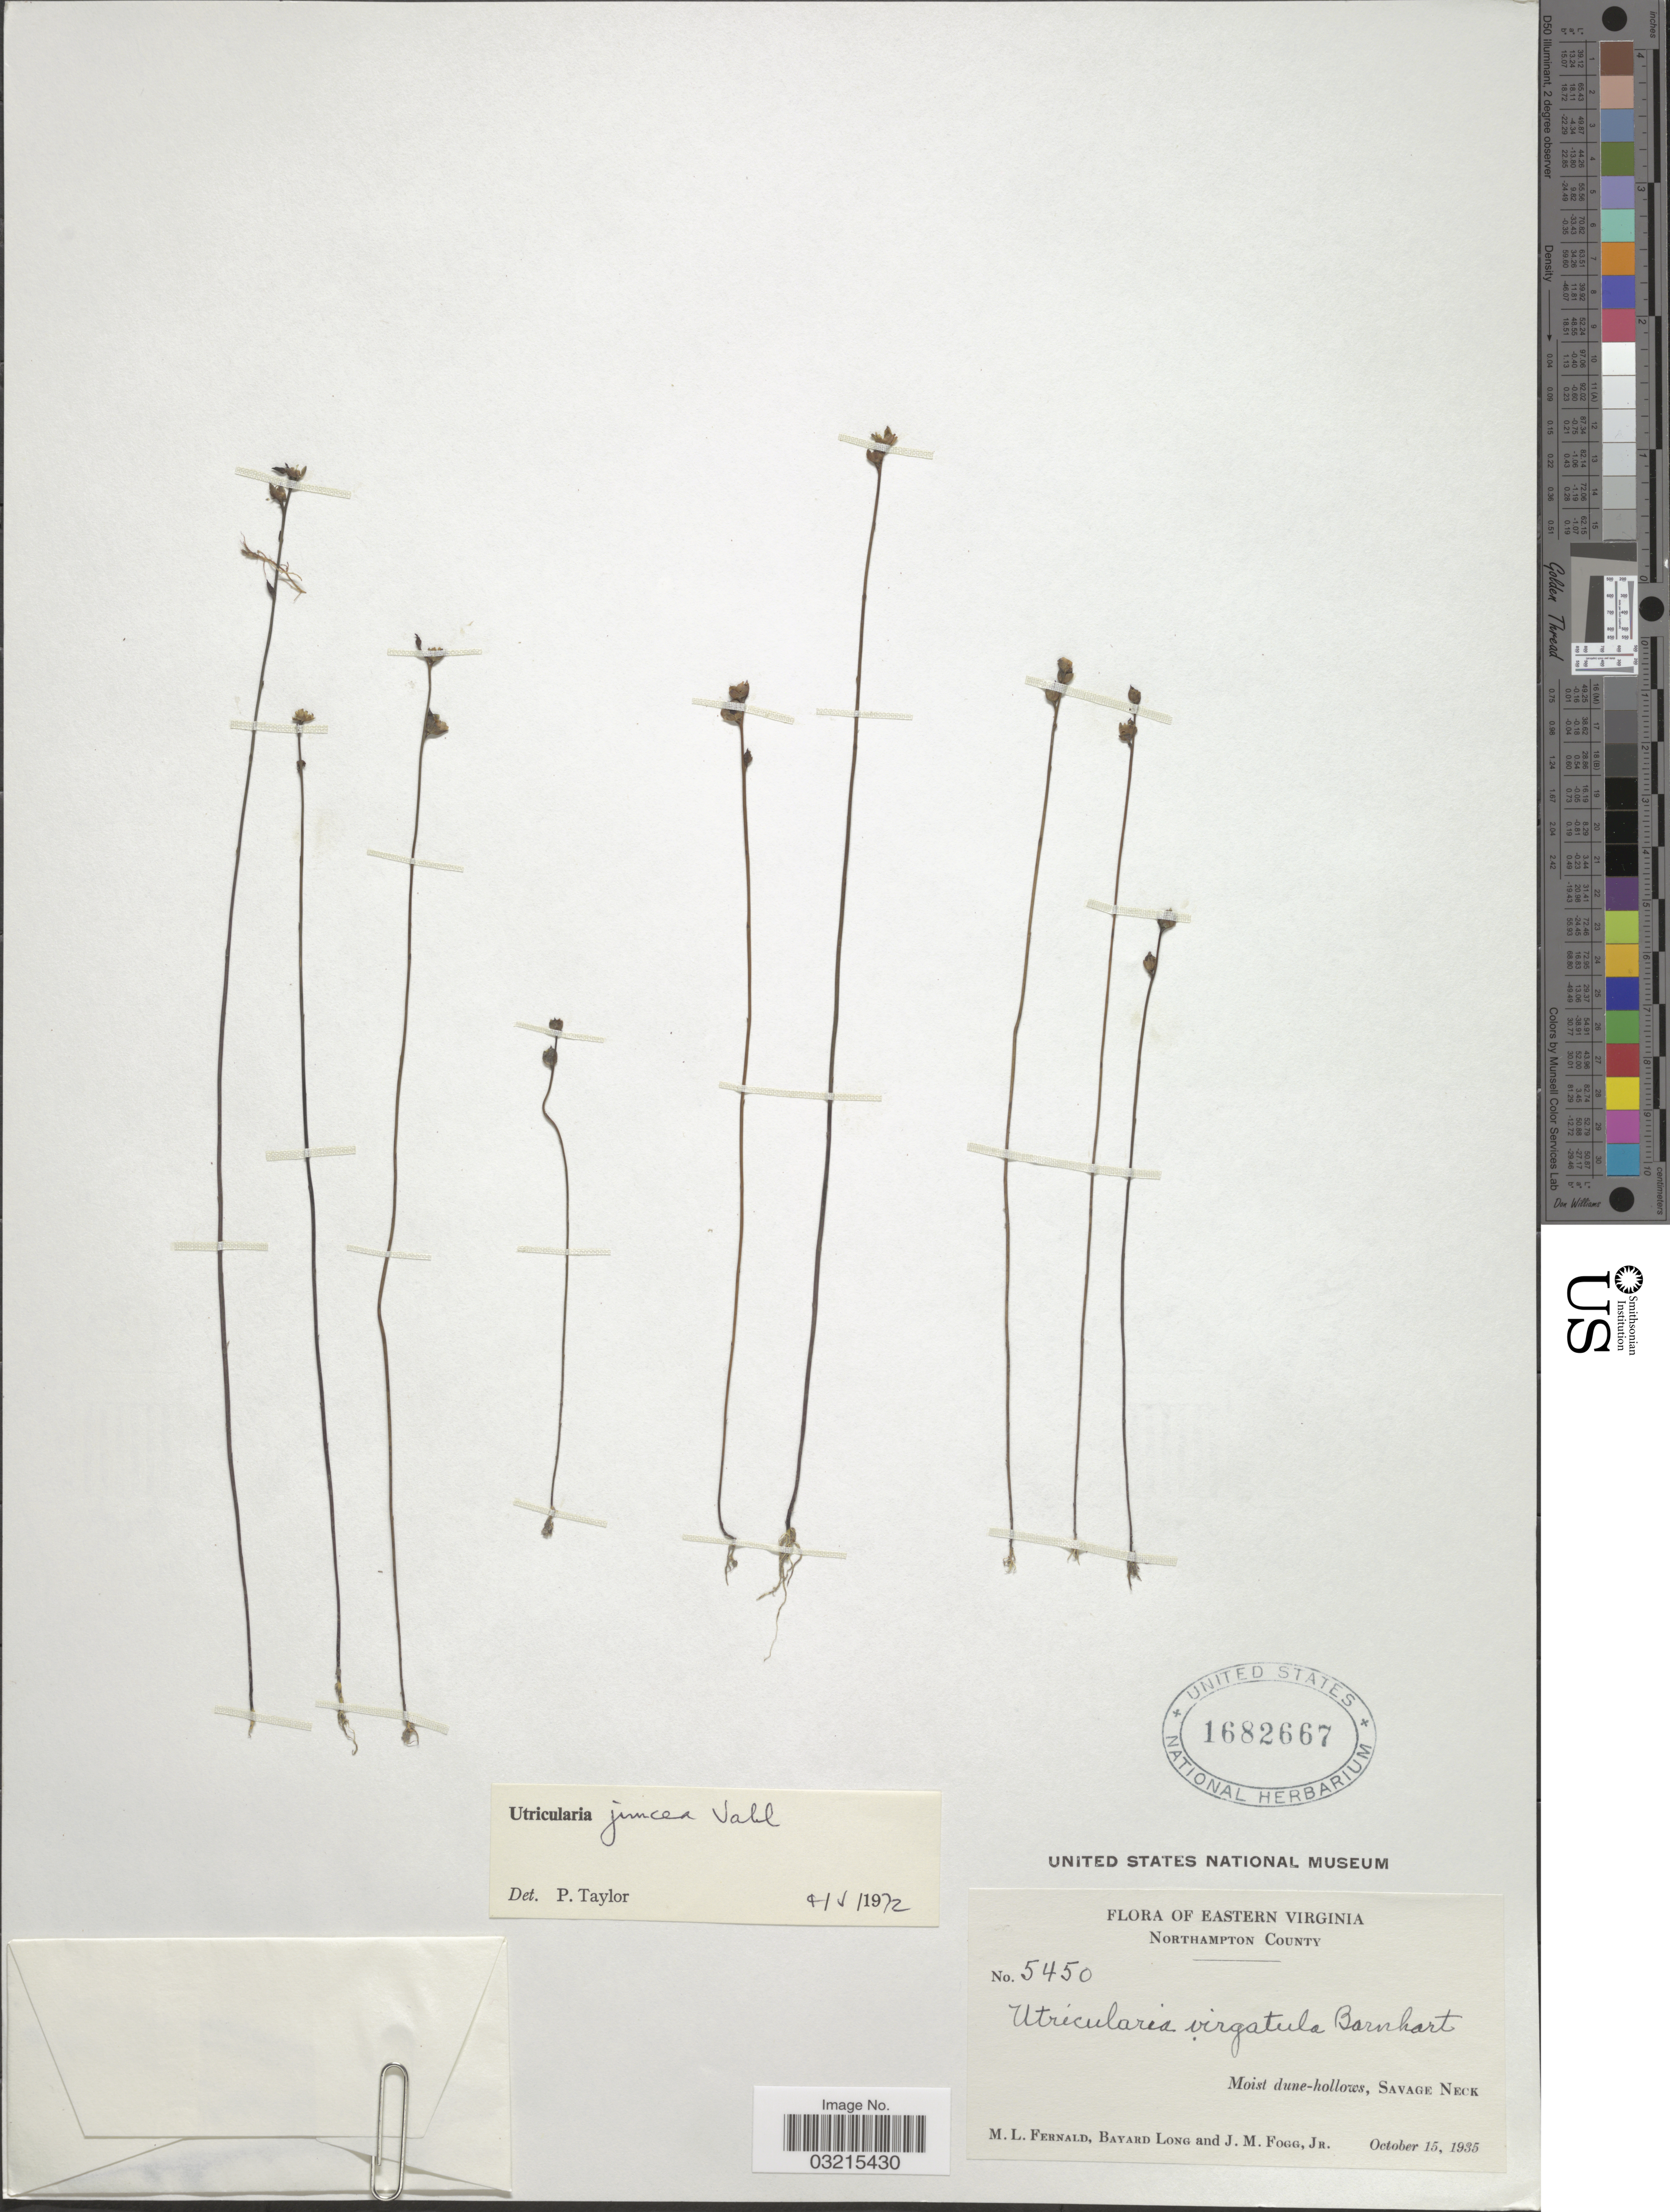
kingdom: Plantae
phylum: Tracheophyta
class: Magnoliopsida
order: Lamiales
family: Lentibulariaceae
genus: Utricularia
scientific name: Utricularia juncea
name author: Vahl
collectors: M. L. Fernald, B. Long & J. Fogg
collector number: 5450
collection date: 1935-10-15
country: United States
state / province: Virginia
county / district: Northampton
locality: Eastern Virginia. Savage Neck.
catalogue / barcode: US 1682667